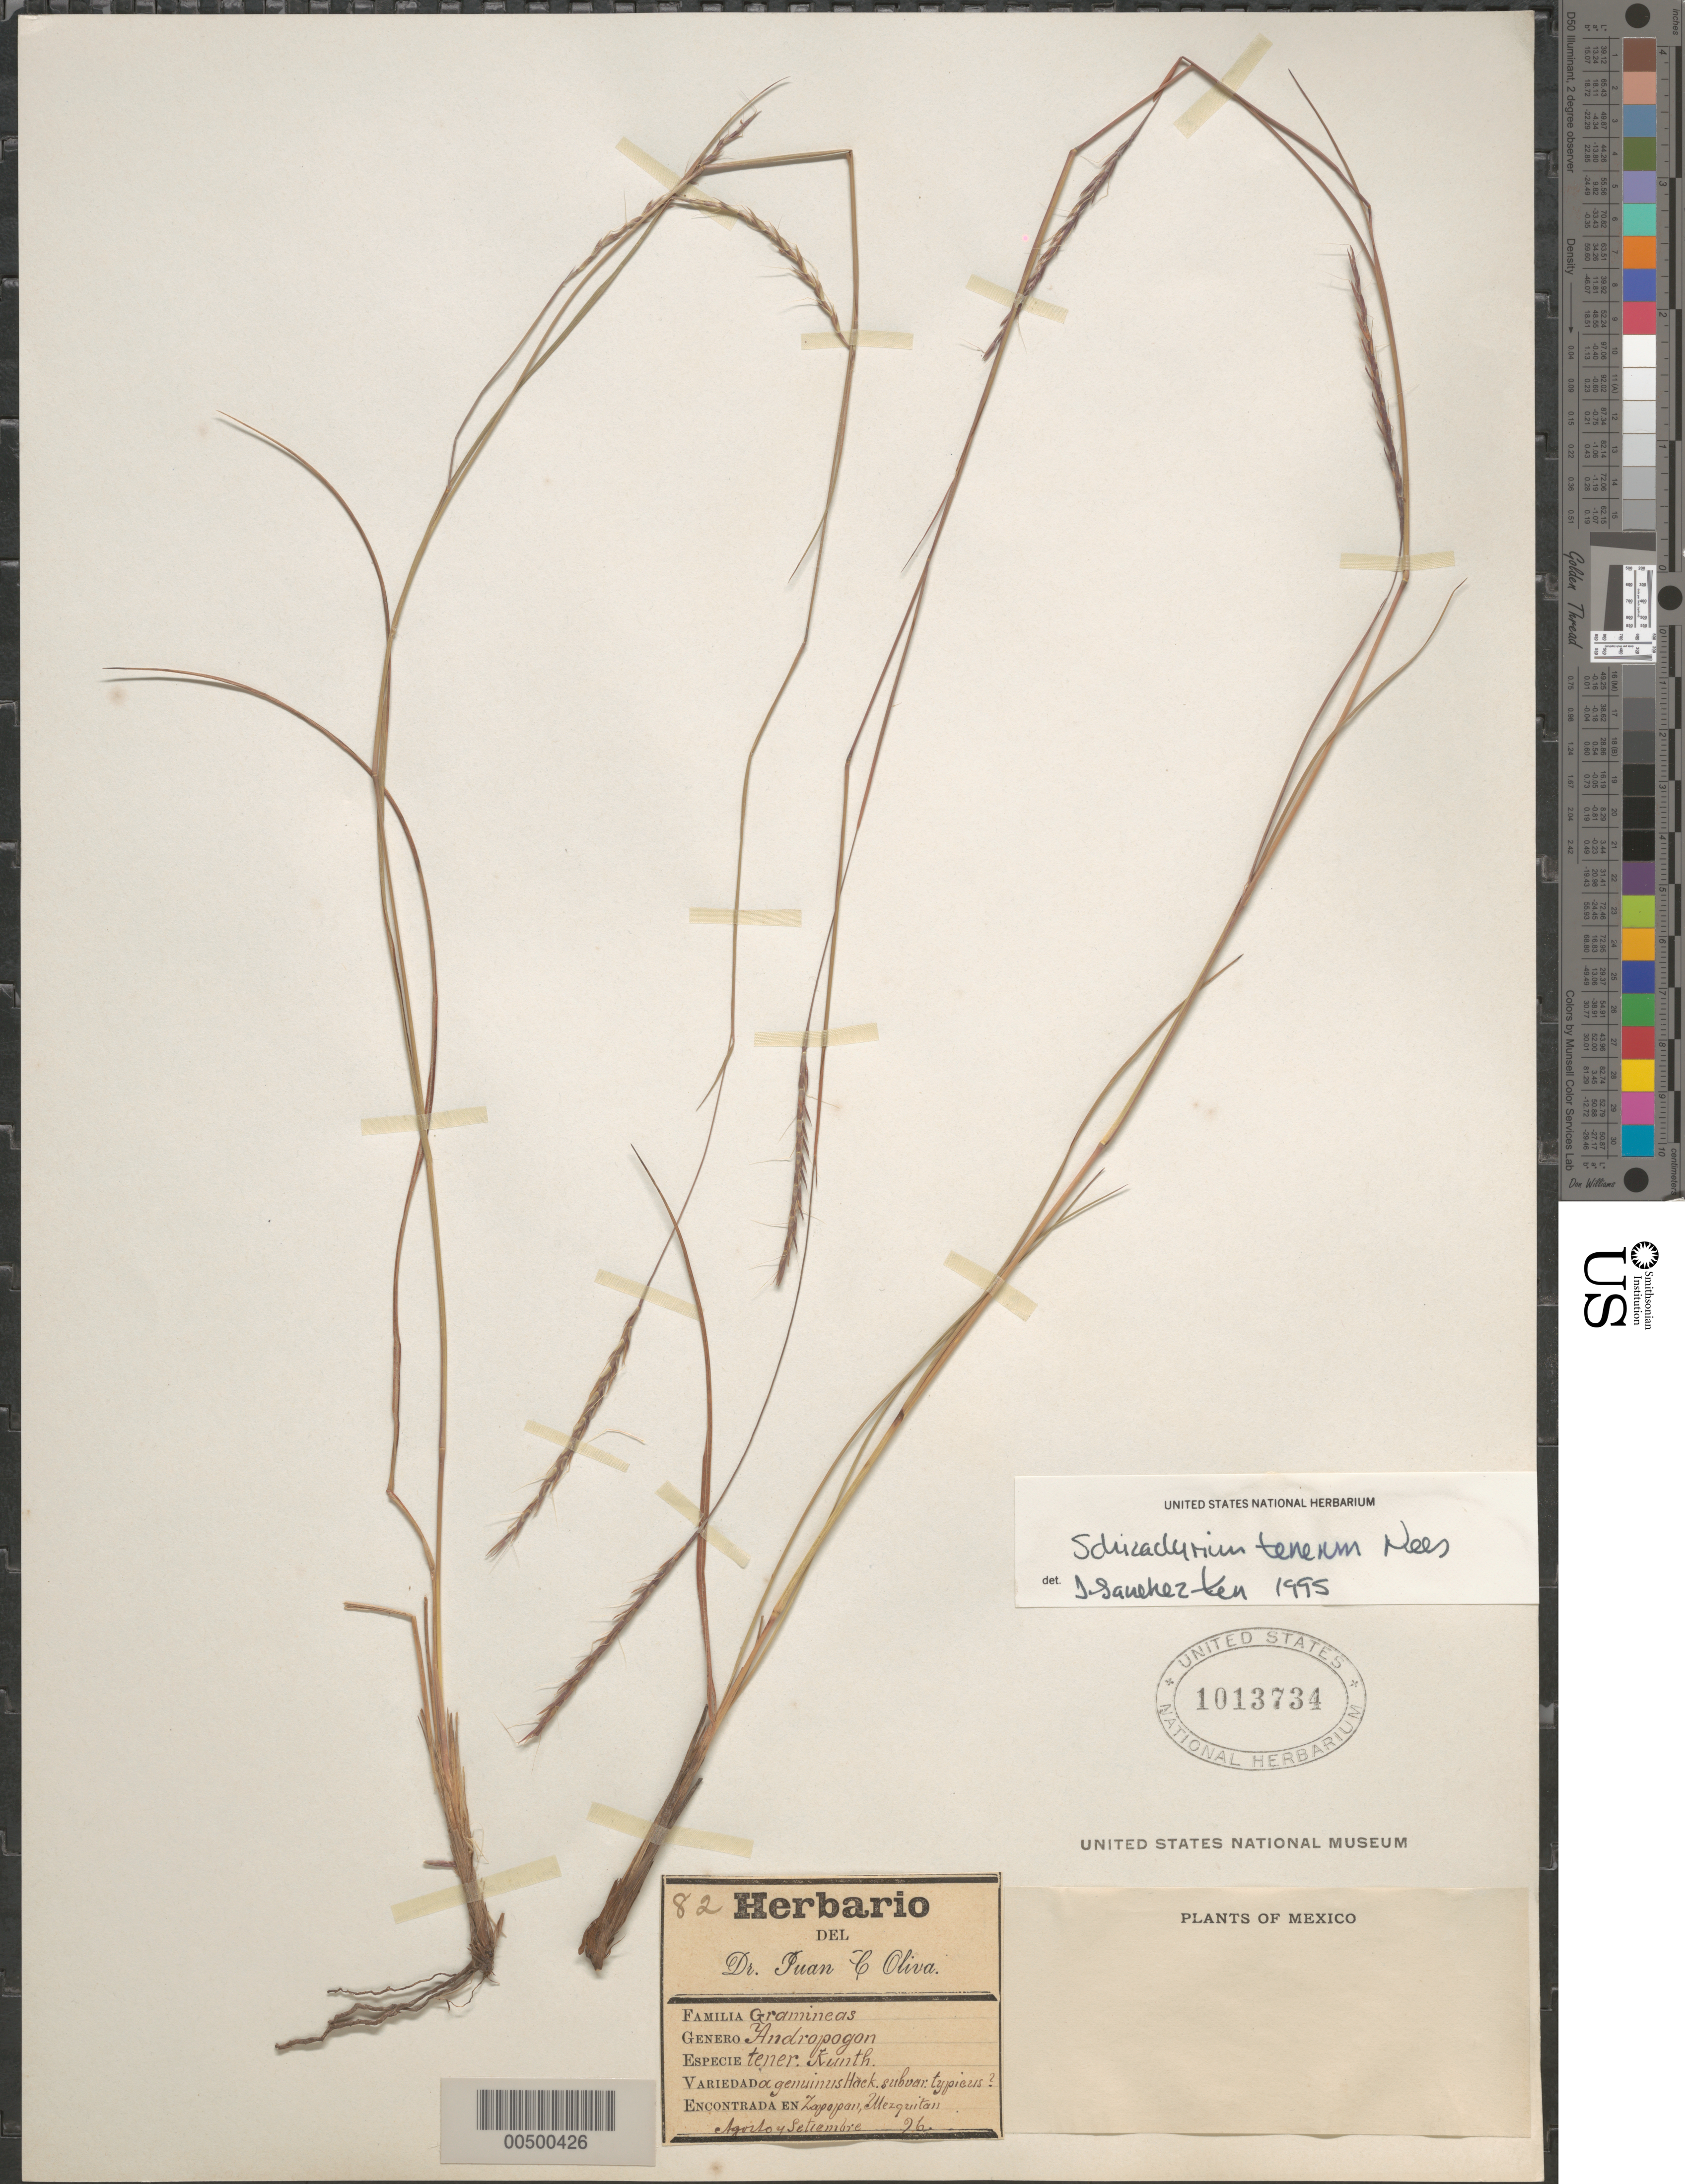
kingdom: Plantae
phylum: Tracheophyta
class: Liliopsida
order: Poales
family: Poaceae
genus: Schizachyrium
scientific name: Schizachyrium tenerum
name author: Nees in Mart.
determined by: Sánchez-Ken, J. G.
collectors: J. C. Oliva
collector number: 82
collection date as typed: Aug 1896 and Sep 1896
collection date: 1896-08,1896-09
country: Mexico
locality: Zapopan, Mezquitan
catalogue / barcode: US 1013734